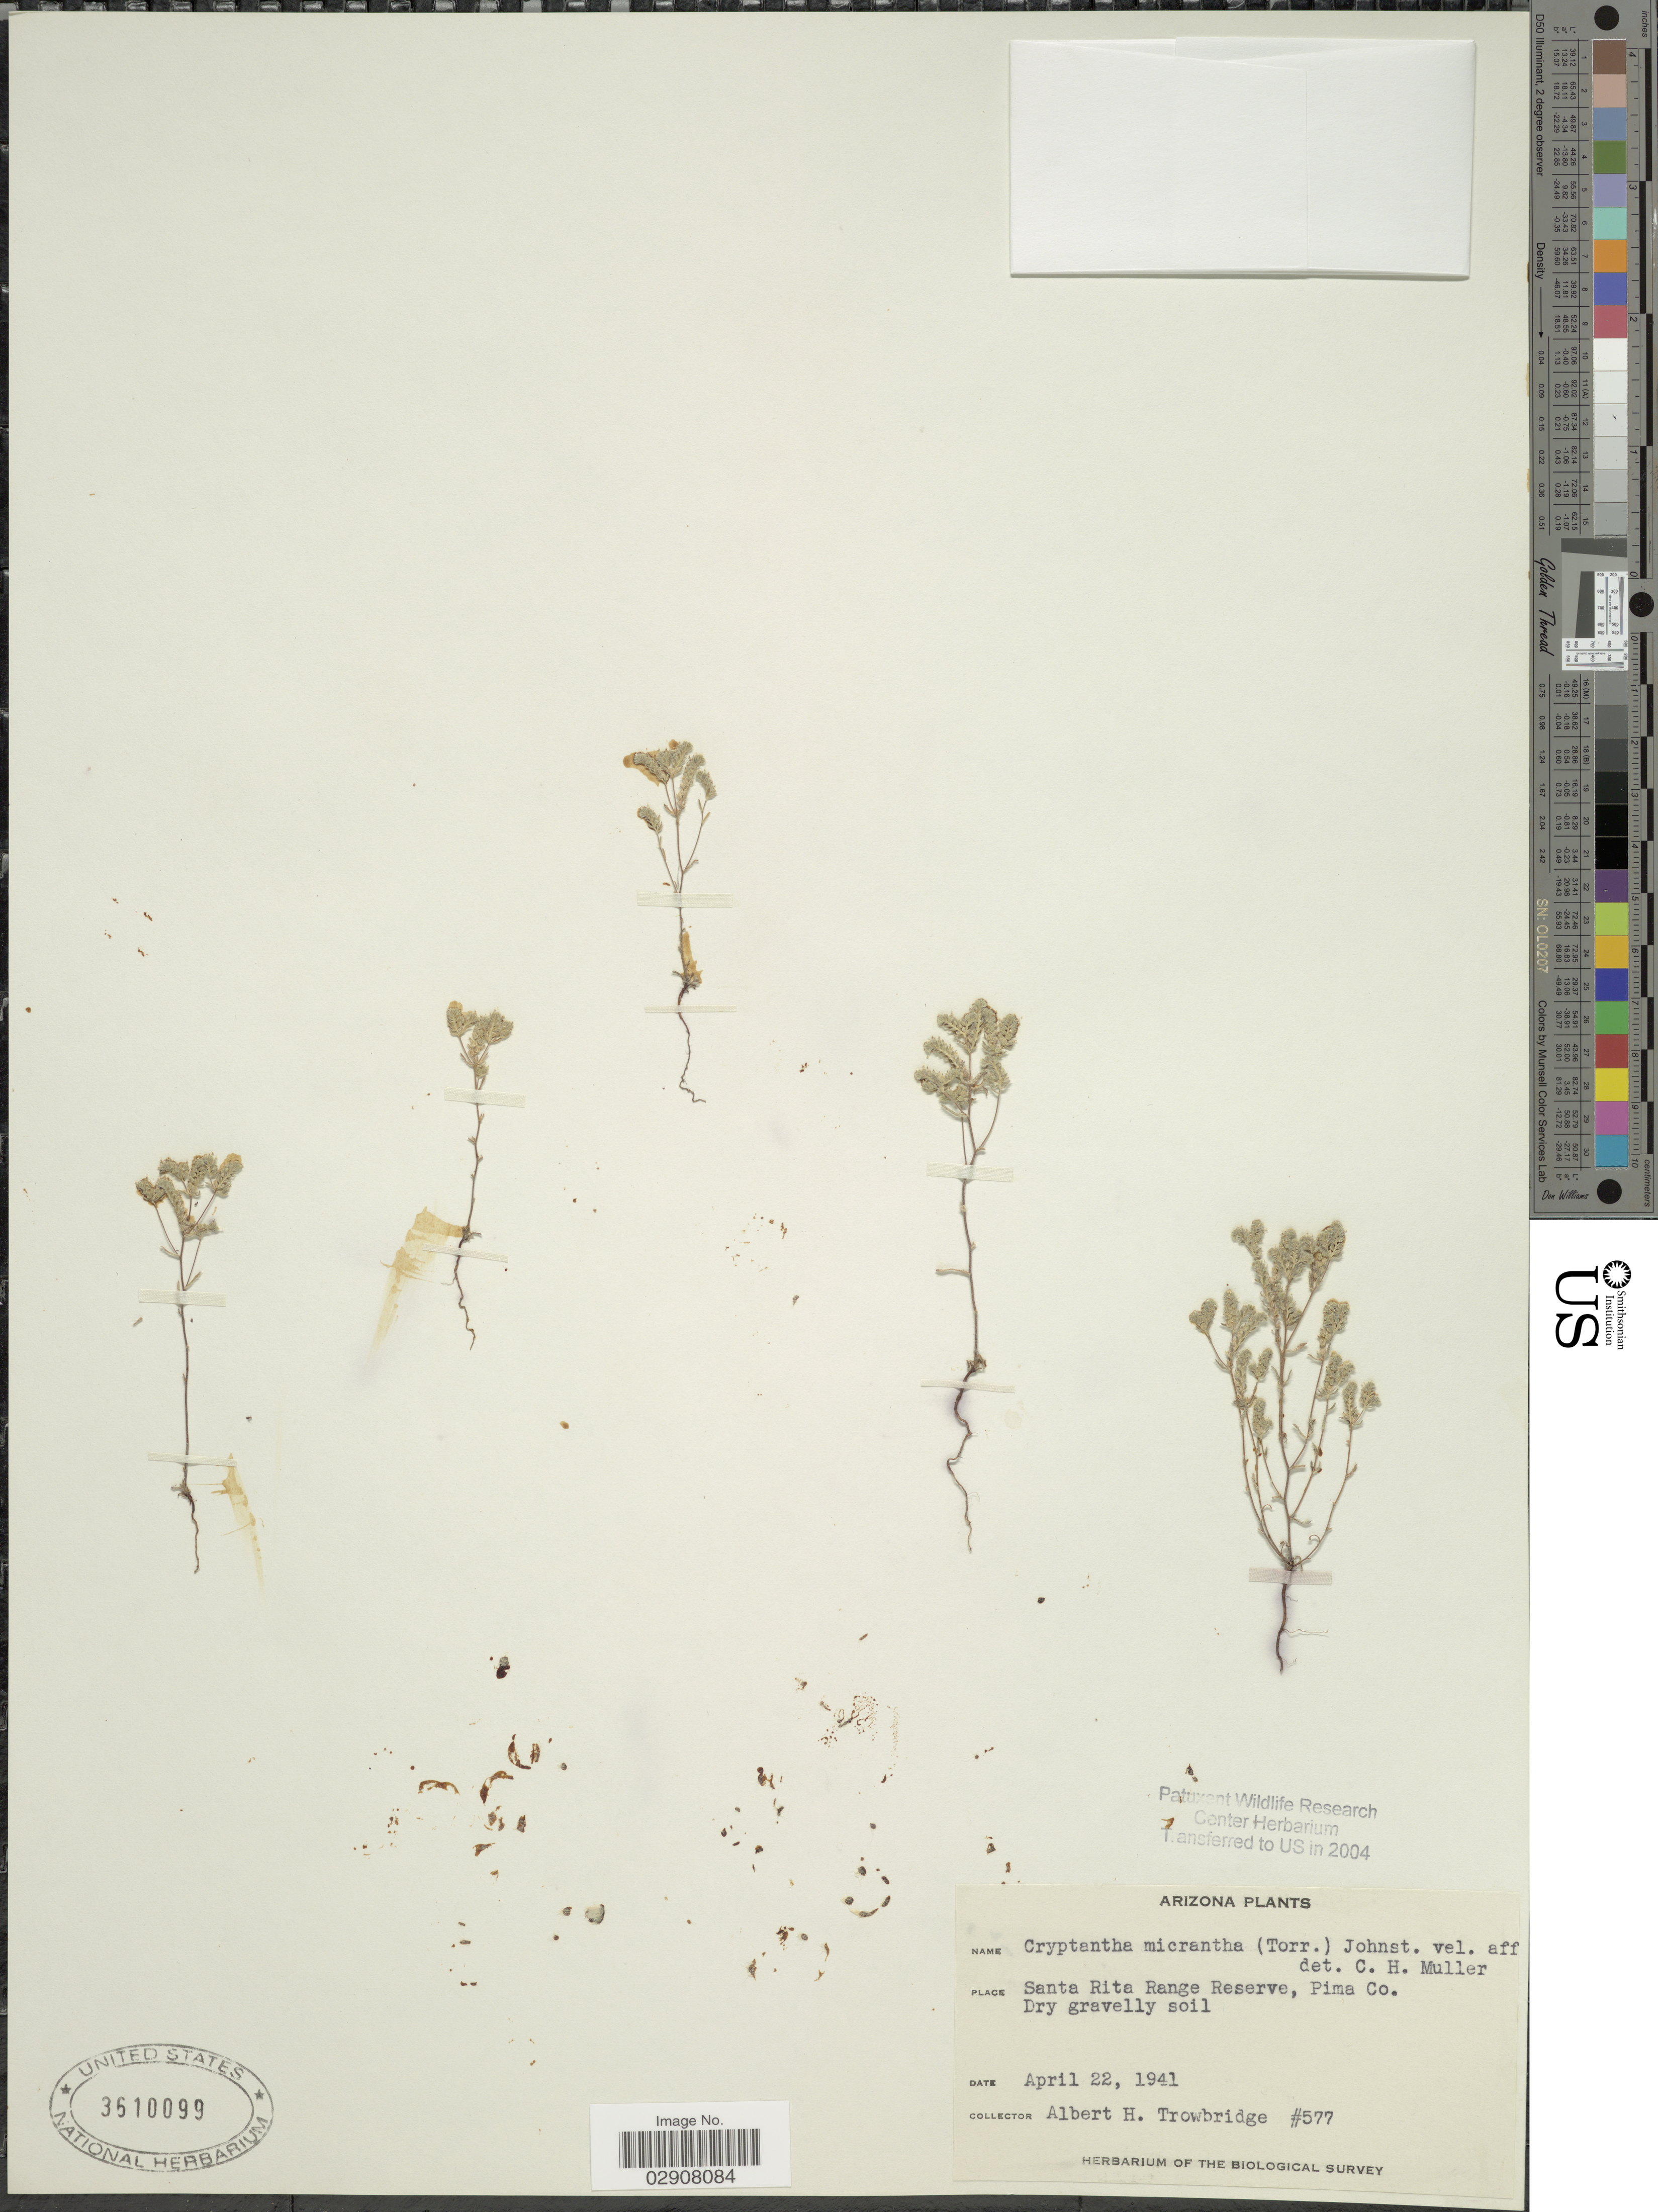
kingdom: Plantae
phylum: Tracheophyta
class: Magnoliopsida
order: Boraginales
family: Boraginaceae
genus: Cryptantha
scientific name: Cryptantha micrantha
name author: (Torr.) I.M. Johnst.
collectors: A. H. Trowbridge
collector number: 577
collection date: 1941-04-22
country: United States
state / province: Arizona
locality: Santa Rita Range Reserve, Pima Co., Dry gravelly soil.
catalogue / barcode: US 3610099